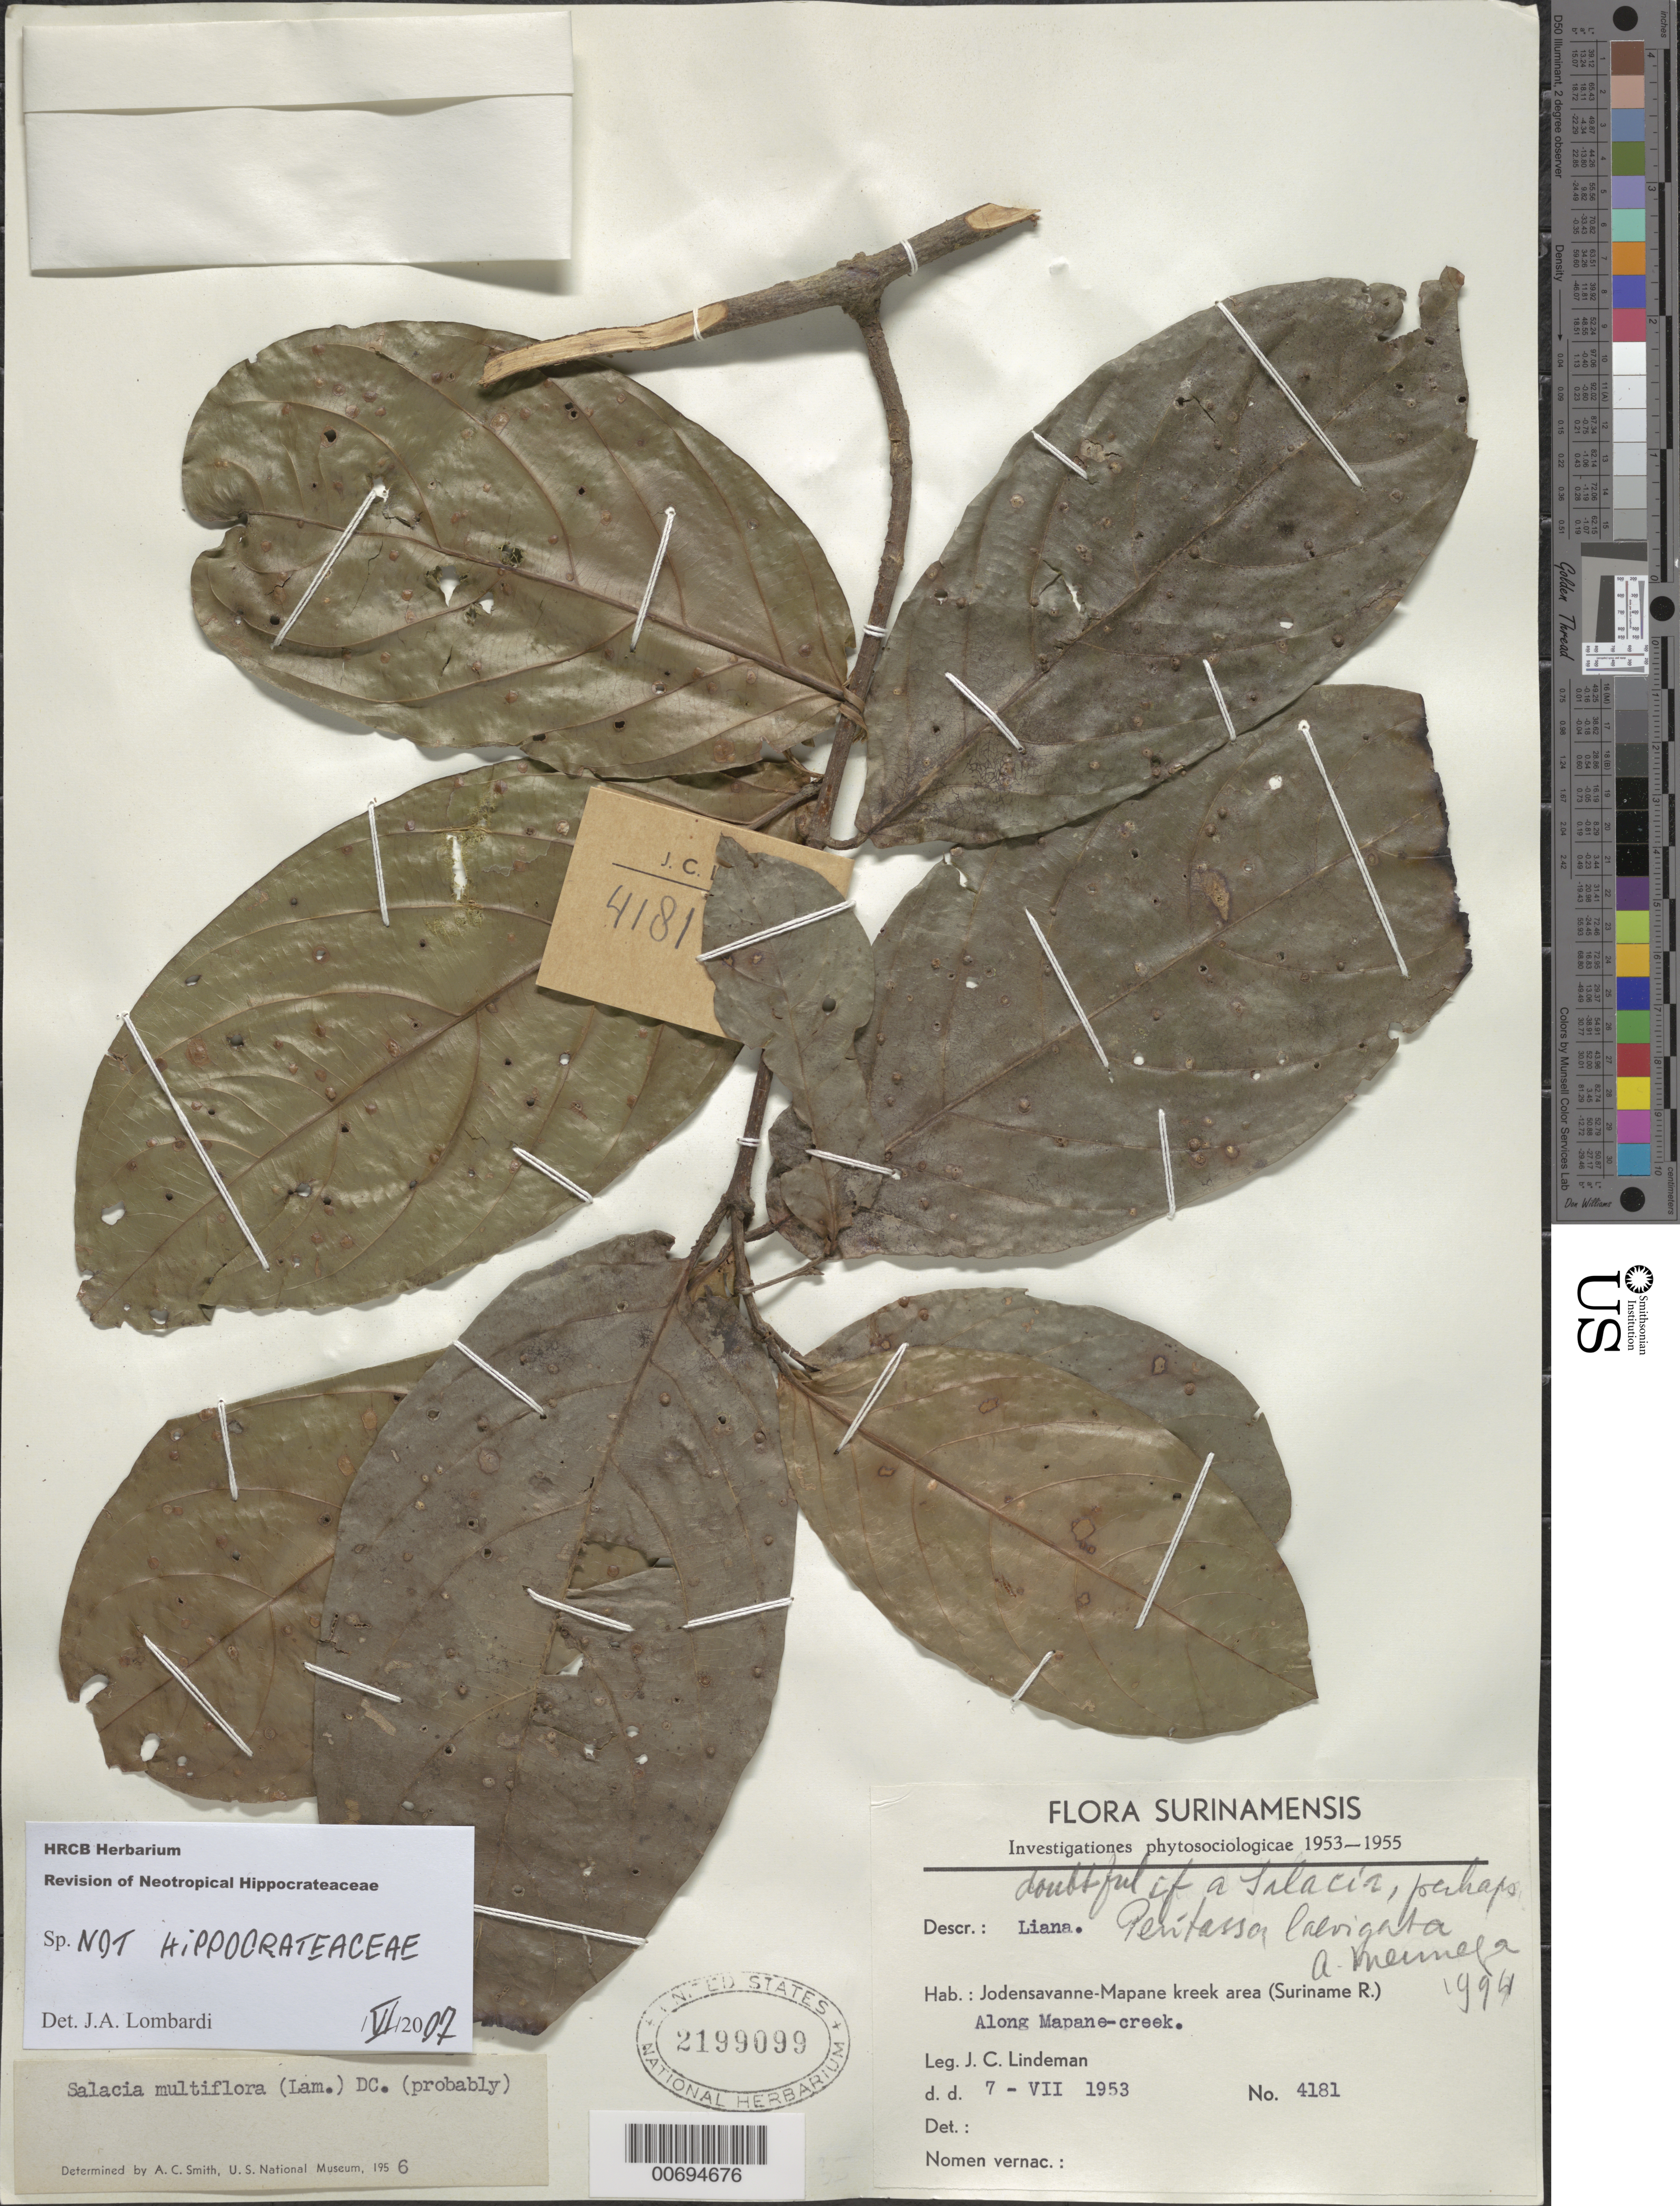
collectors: J. C. Lindeman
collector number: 4181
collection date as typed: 7-Jul-53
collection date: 1953-07-07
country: Suriname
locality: Jodensavanne-Mapane kreek area (Suriname River)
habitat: Along creek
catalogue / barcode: US 2199099